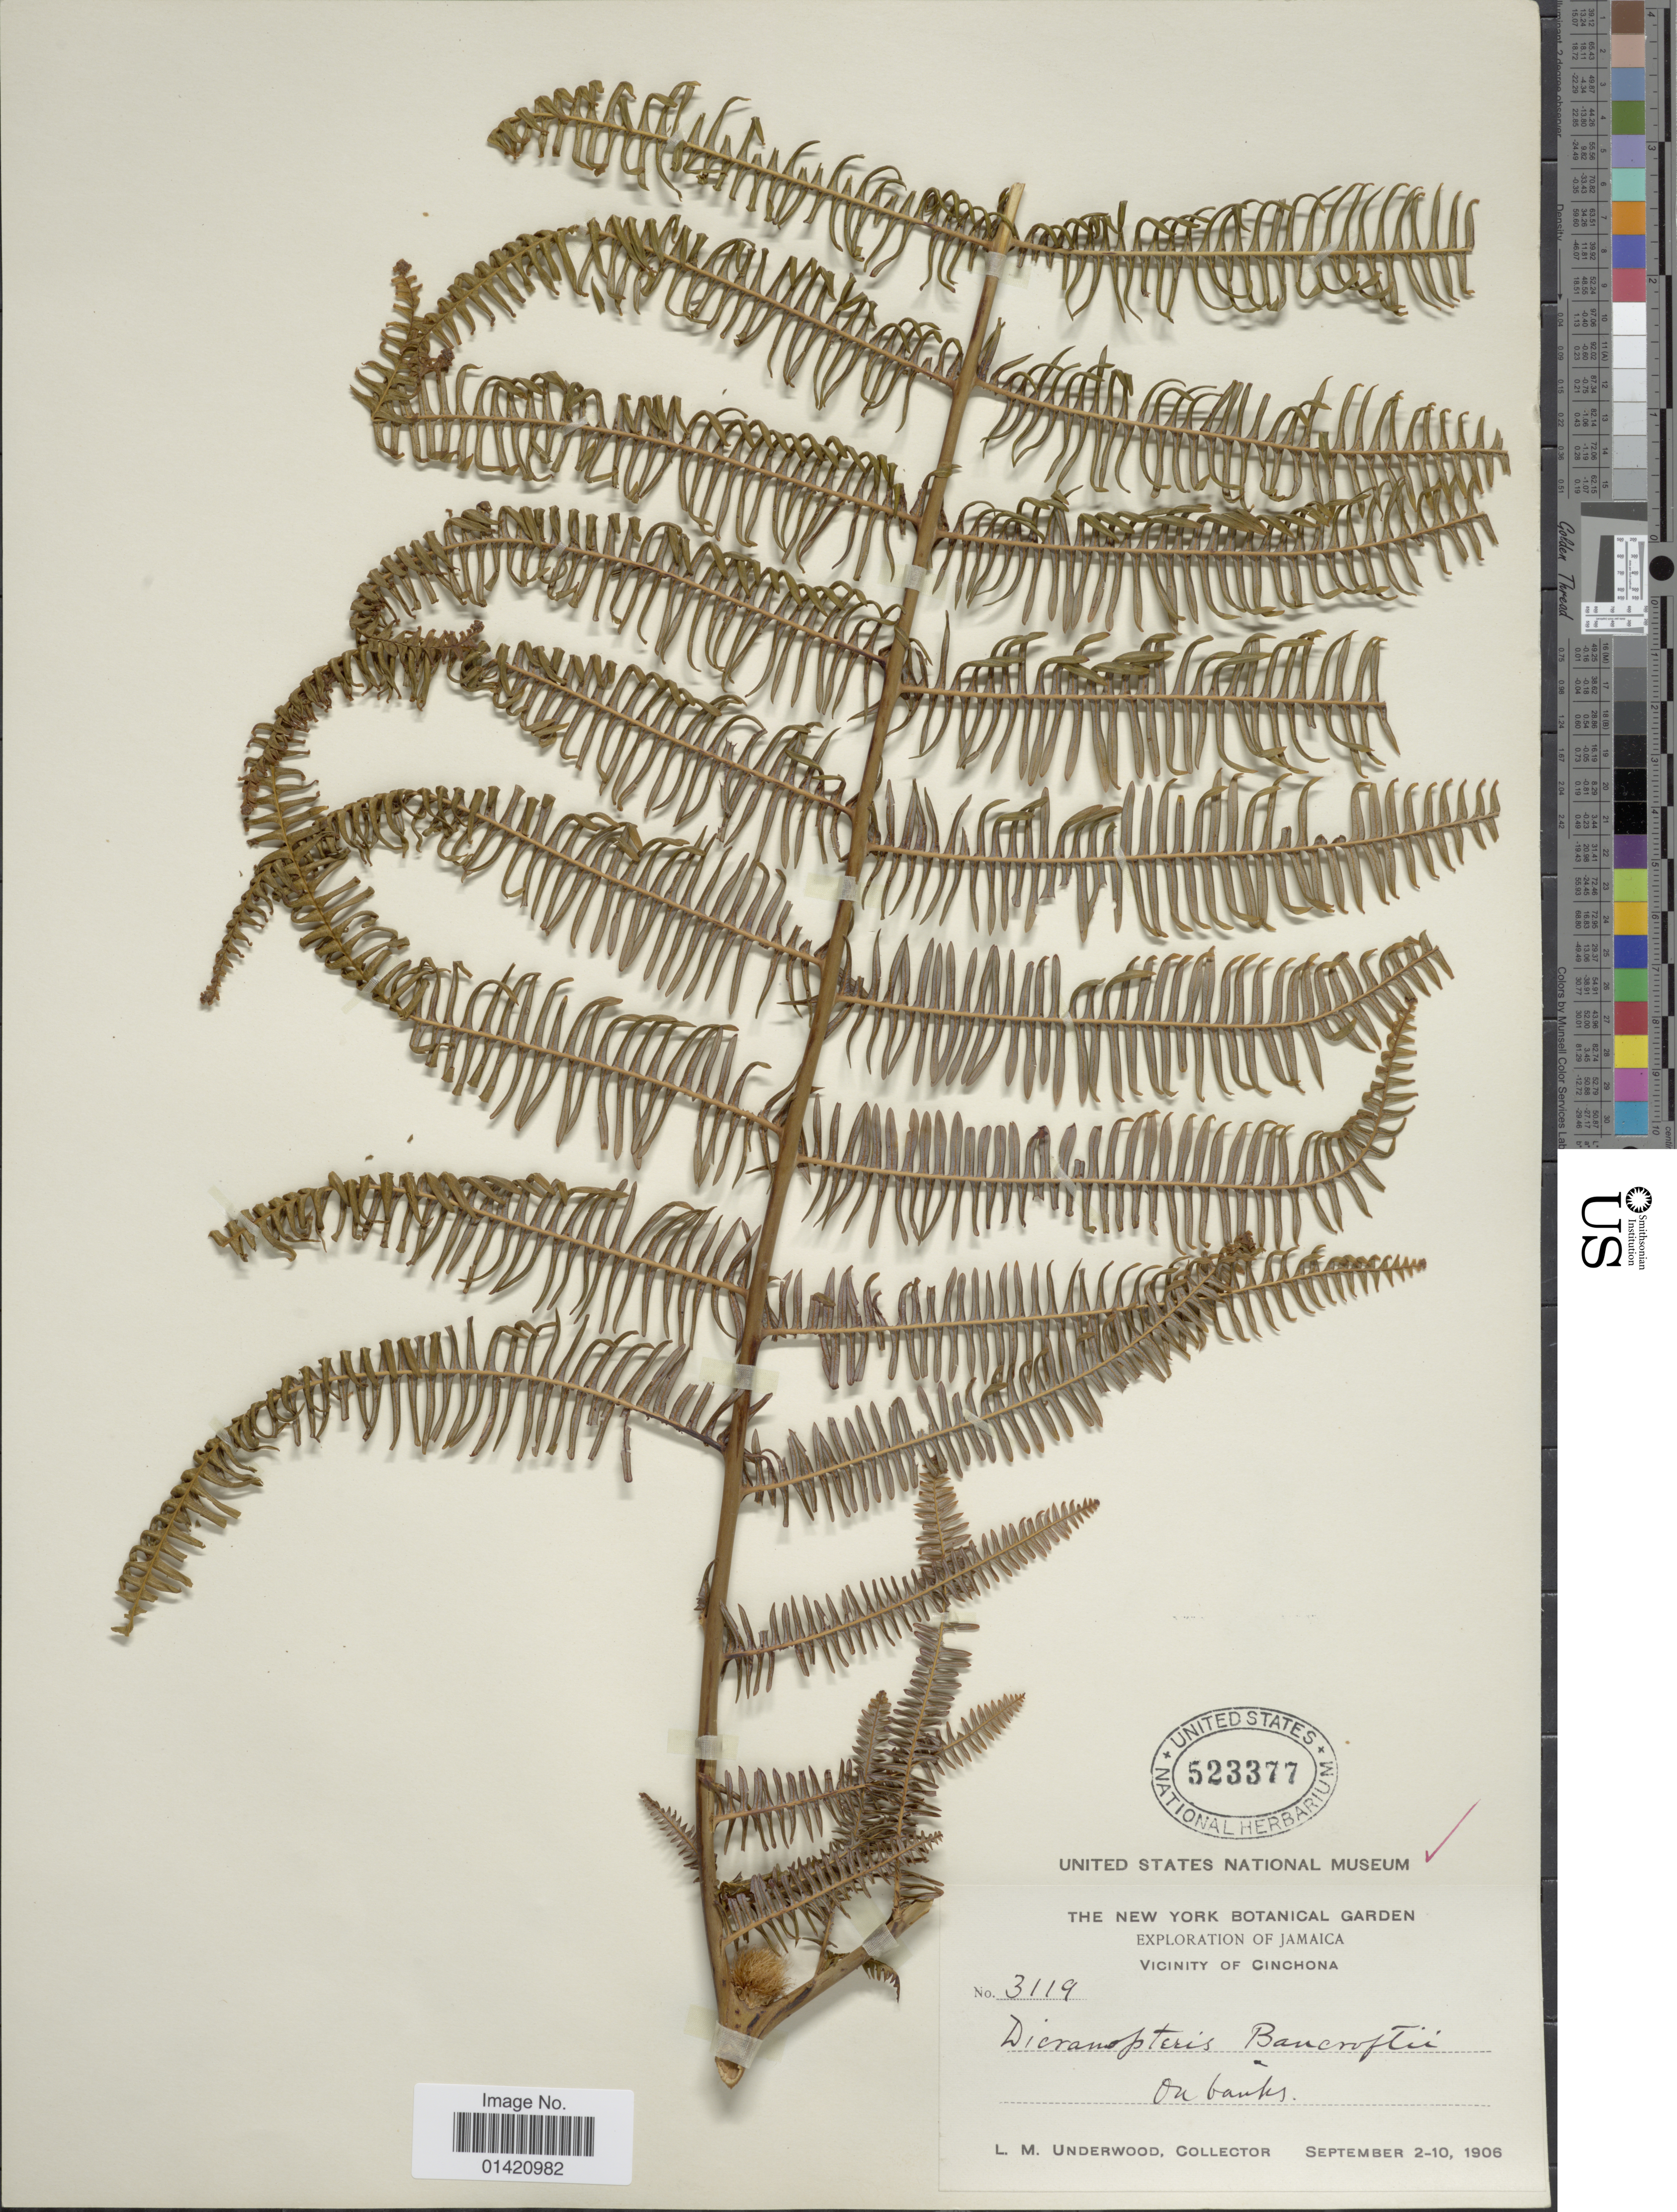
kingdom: Plantae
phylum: Tracheophyta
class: Polypodiopsida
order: Gleicheniales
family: Gleicheniaceae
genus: Diplopterygium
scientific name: Diplopterygium bancroftii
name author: (Hook.) A.R. Sm.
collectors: L. M. Underwood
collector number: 3119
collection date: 1906-09-02/1906-09-10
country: Jamaica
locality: Vicinity of Cinchona.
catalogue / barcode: US 523377